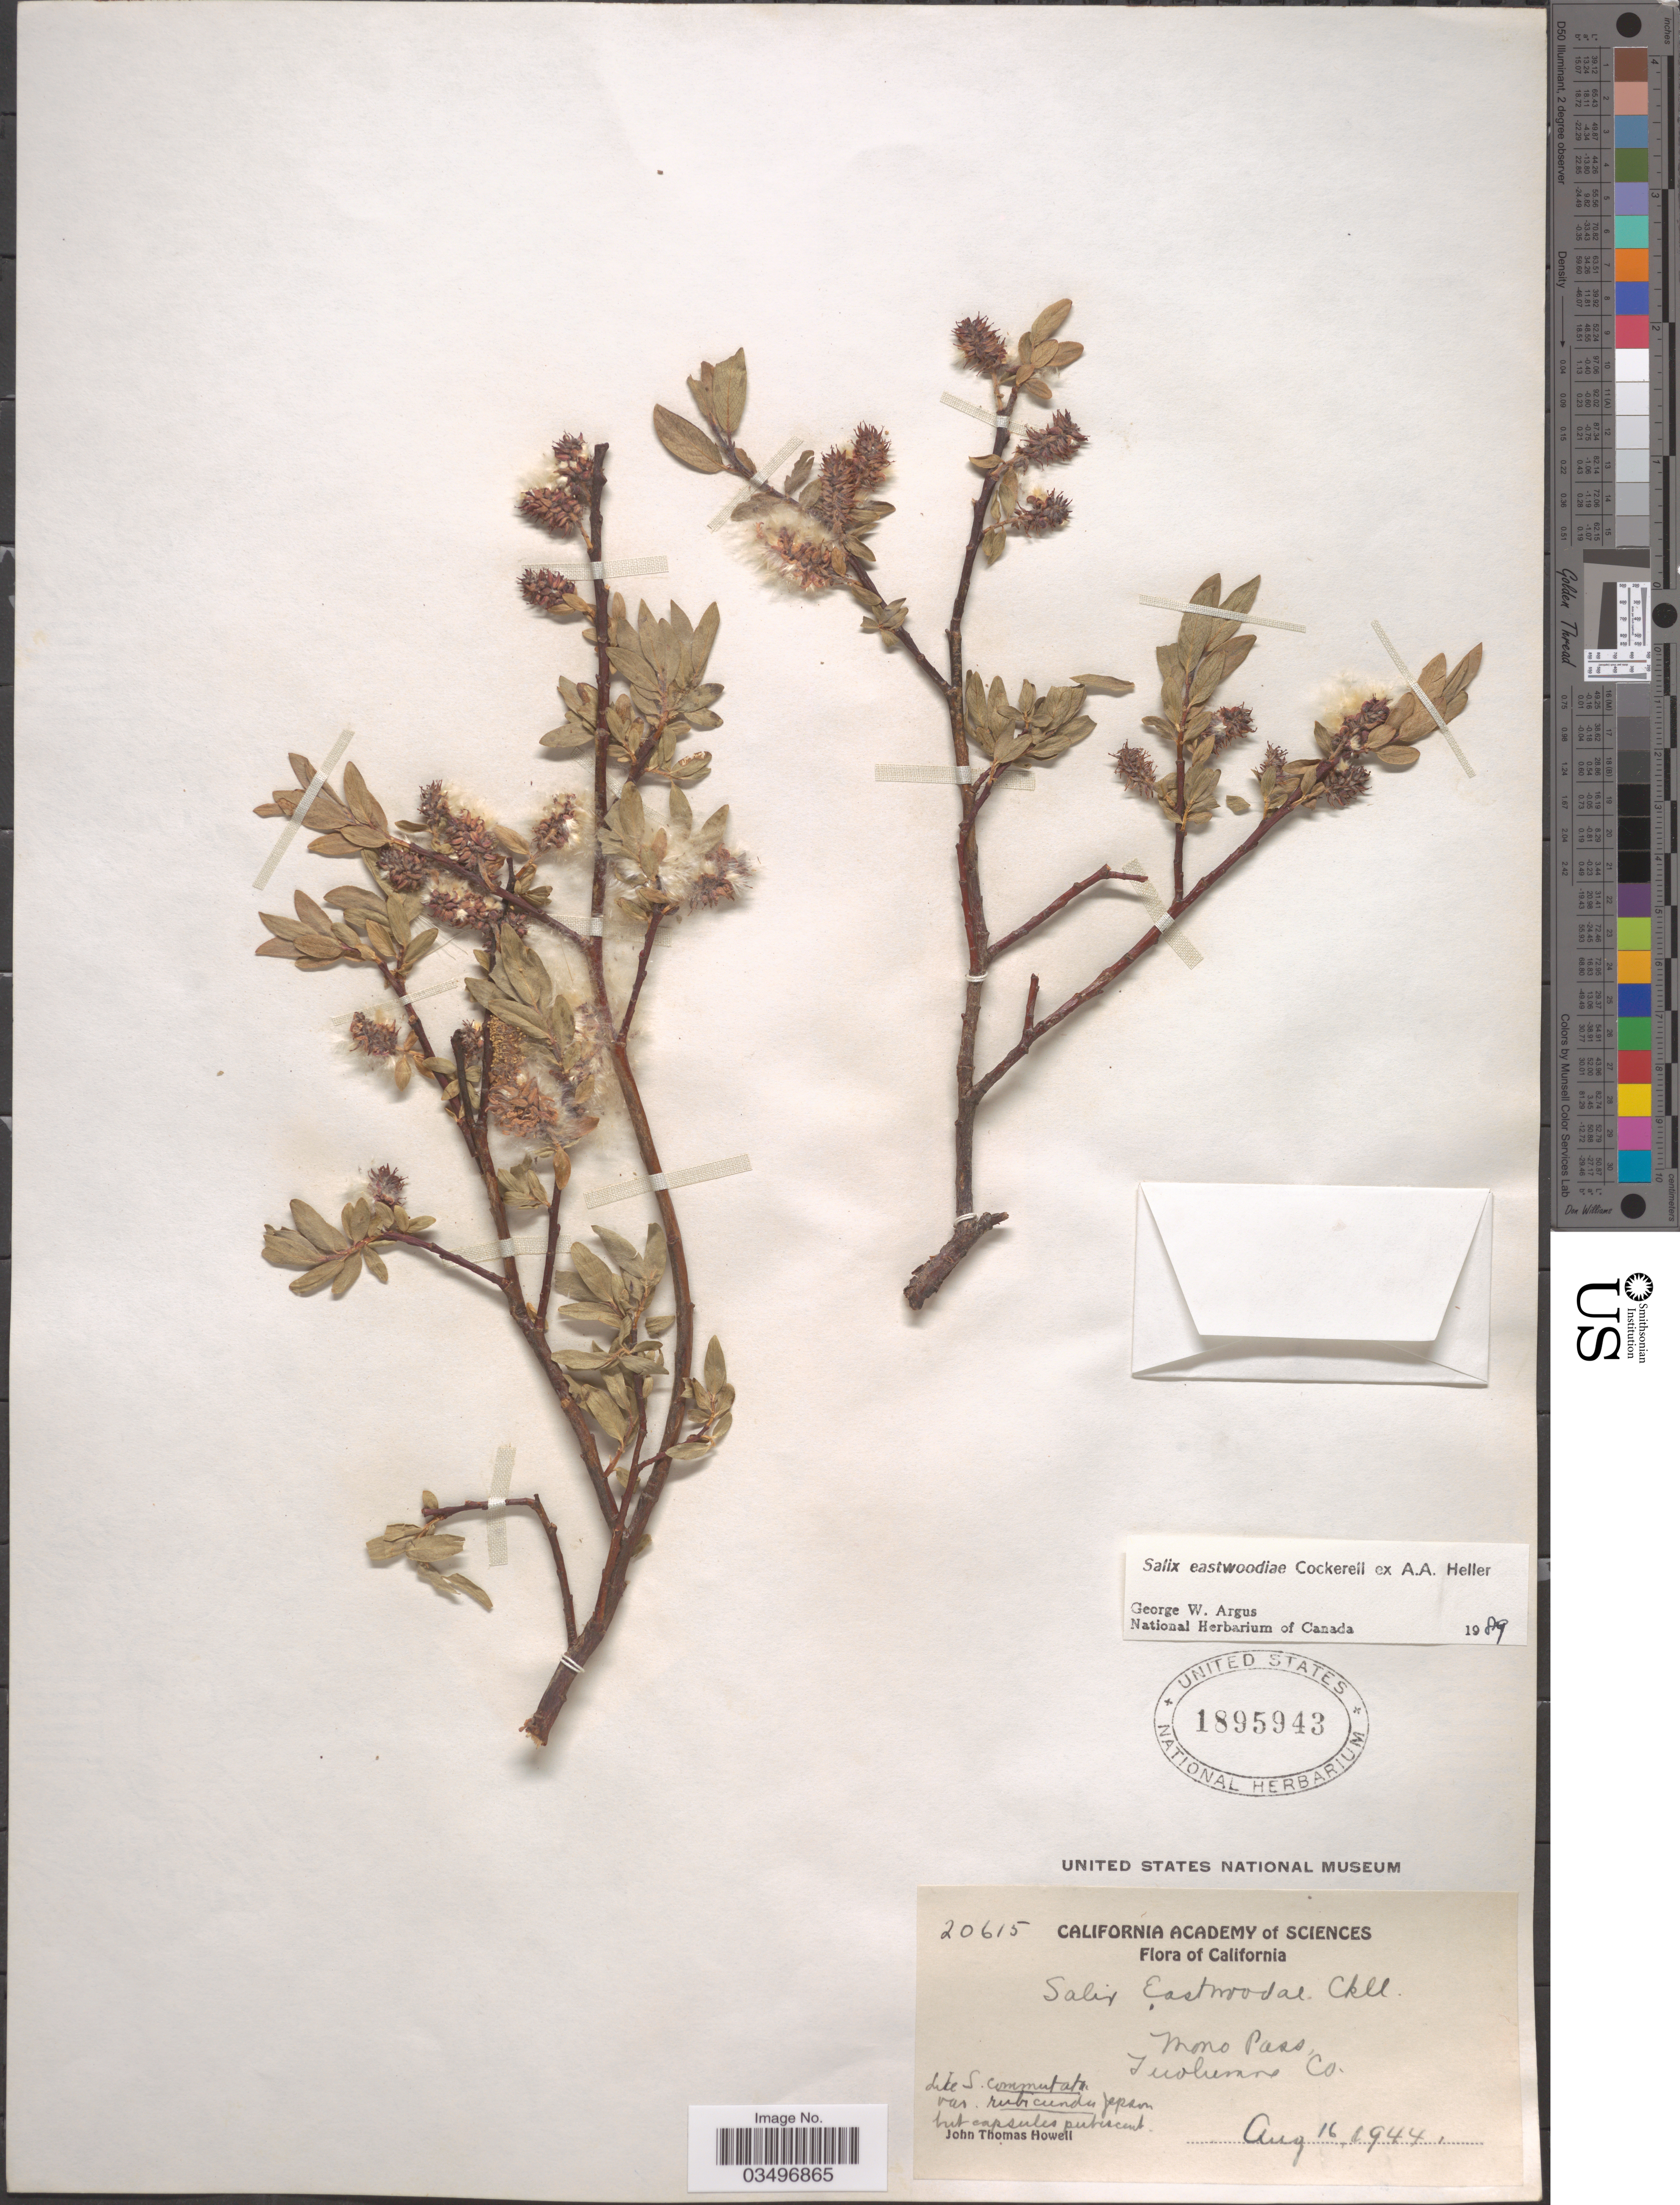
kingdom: Plantae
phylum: Tracheophyta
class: Magnoliopsida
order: Malpighiales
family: Salicaceae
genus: Salix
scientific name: Salix eastwoodiae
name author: Cockerell ex A. Heller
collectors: J. T. Howell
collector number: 20615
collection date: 1944-08-16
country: United States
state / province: California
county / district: Tuolumne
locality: Mono Pass. Tuolumne Co.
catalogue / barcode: US 1895943